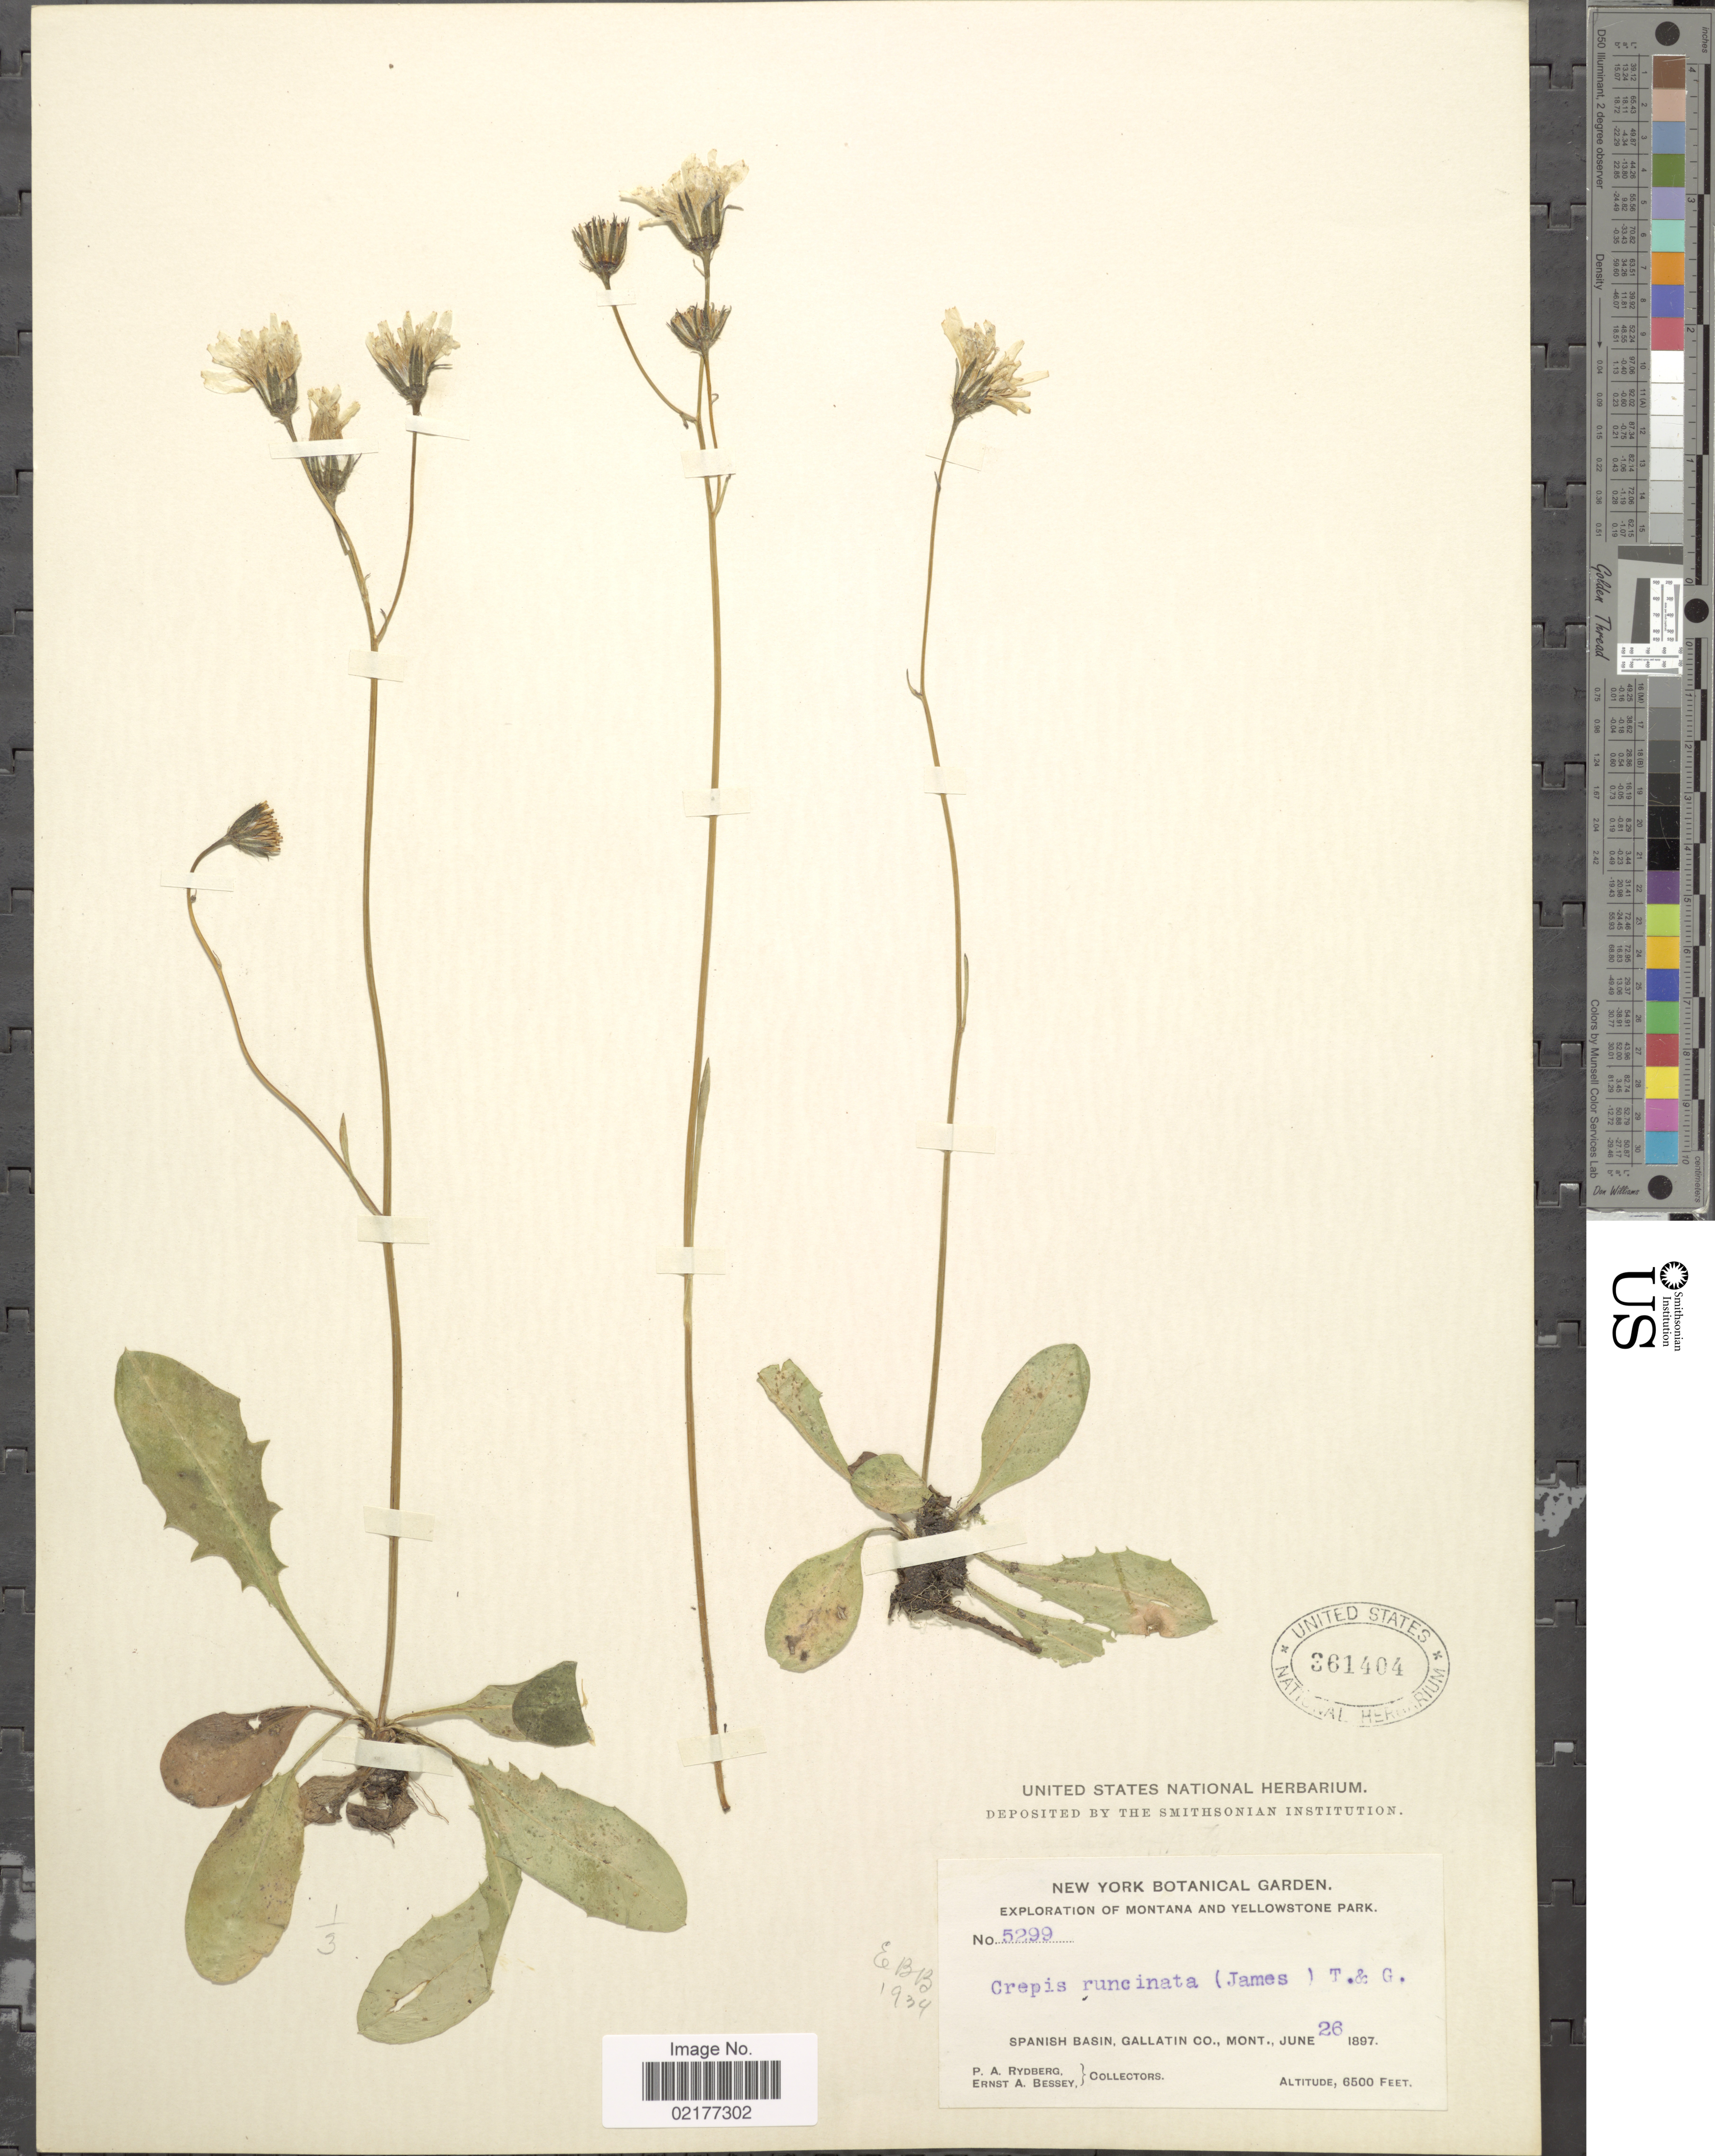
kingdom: Plantae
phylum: Tracheophyta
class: Magnoliopsida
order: Asterales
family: Asteraceae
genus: Crepis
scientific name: Crepis runcinata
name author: Torr. & A. Gray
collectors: P. A. Rydberg & E. A. Bessey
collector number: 5299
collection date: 1897-06-26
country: United States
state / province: Montana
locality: Montana and Yellowstone Park, Spanish Basin, Gallatin Co., Mont.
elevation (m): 1981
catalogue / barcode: US 361404